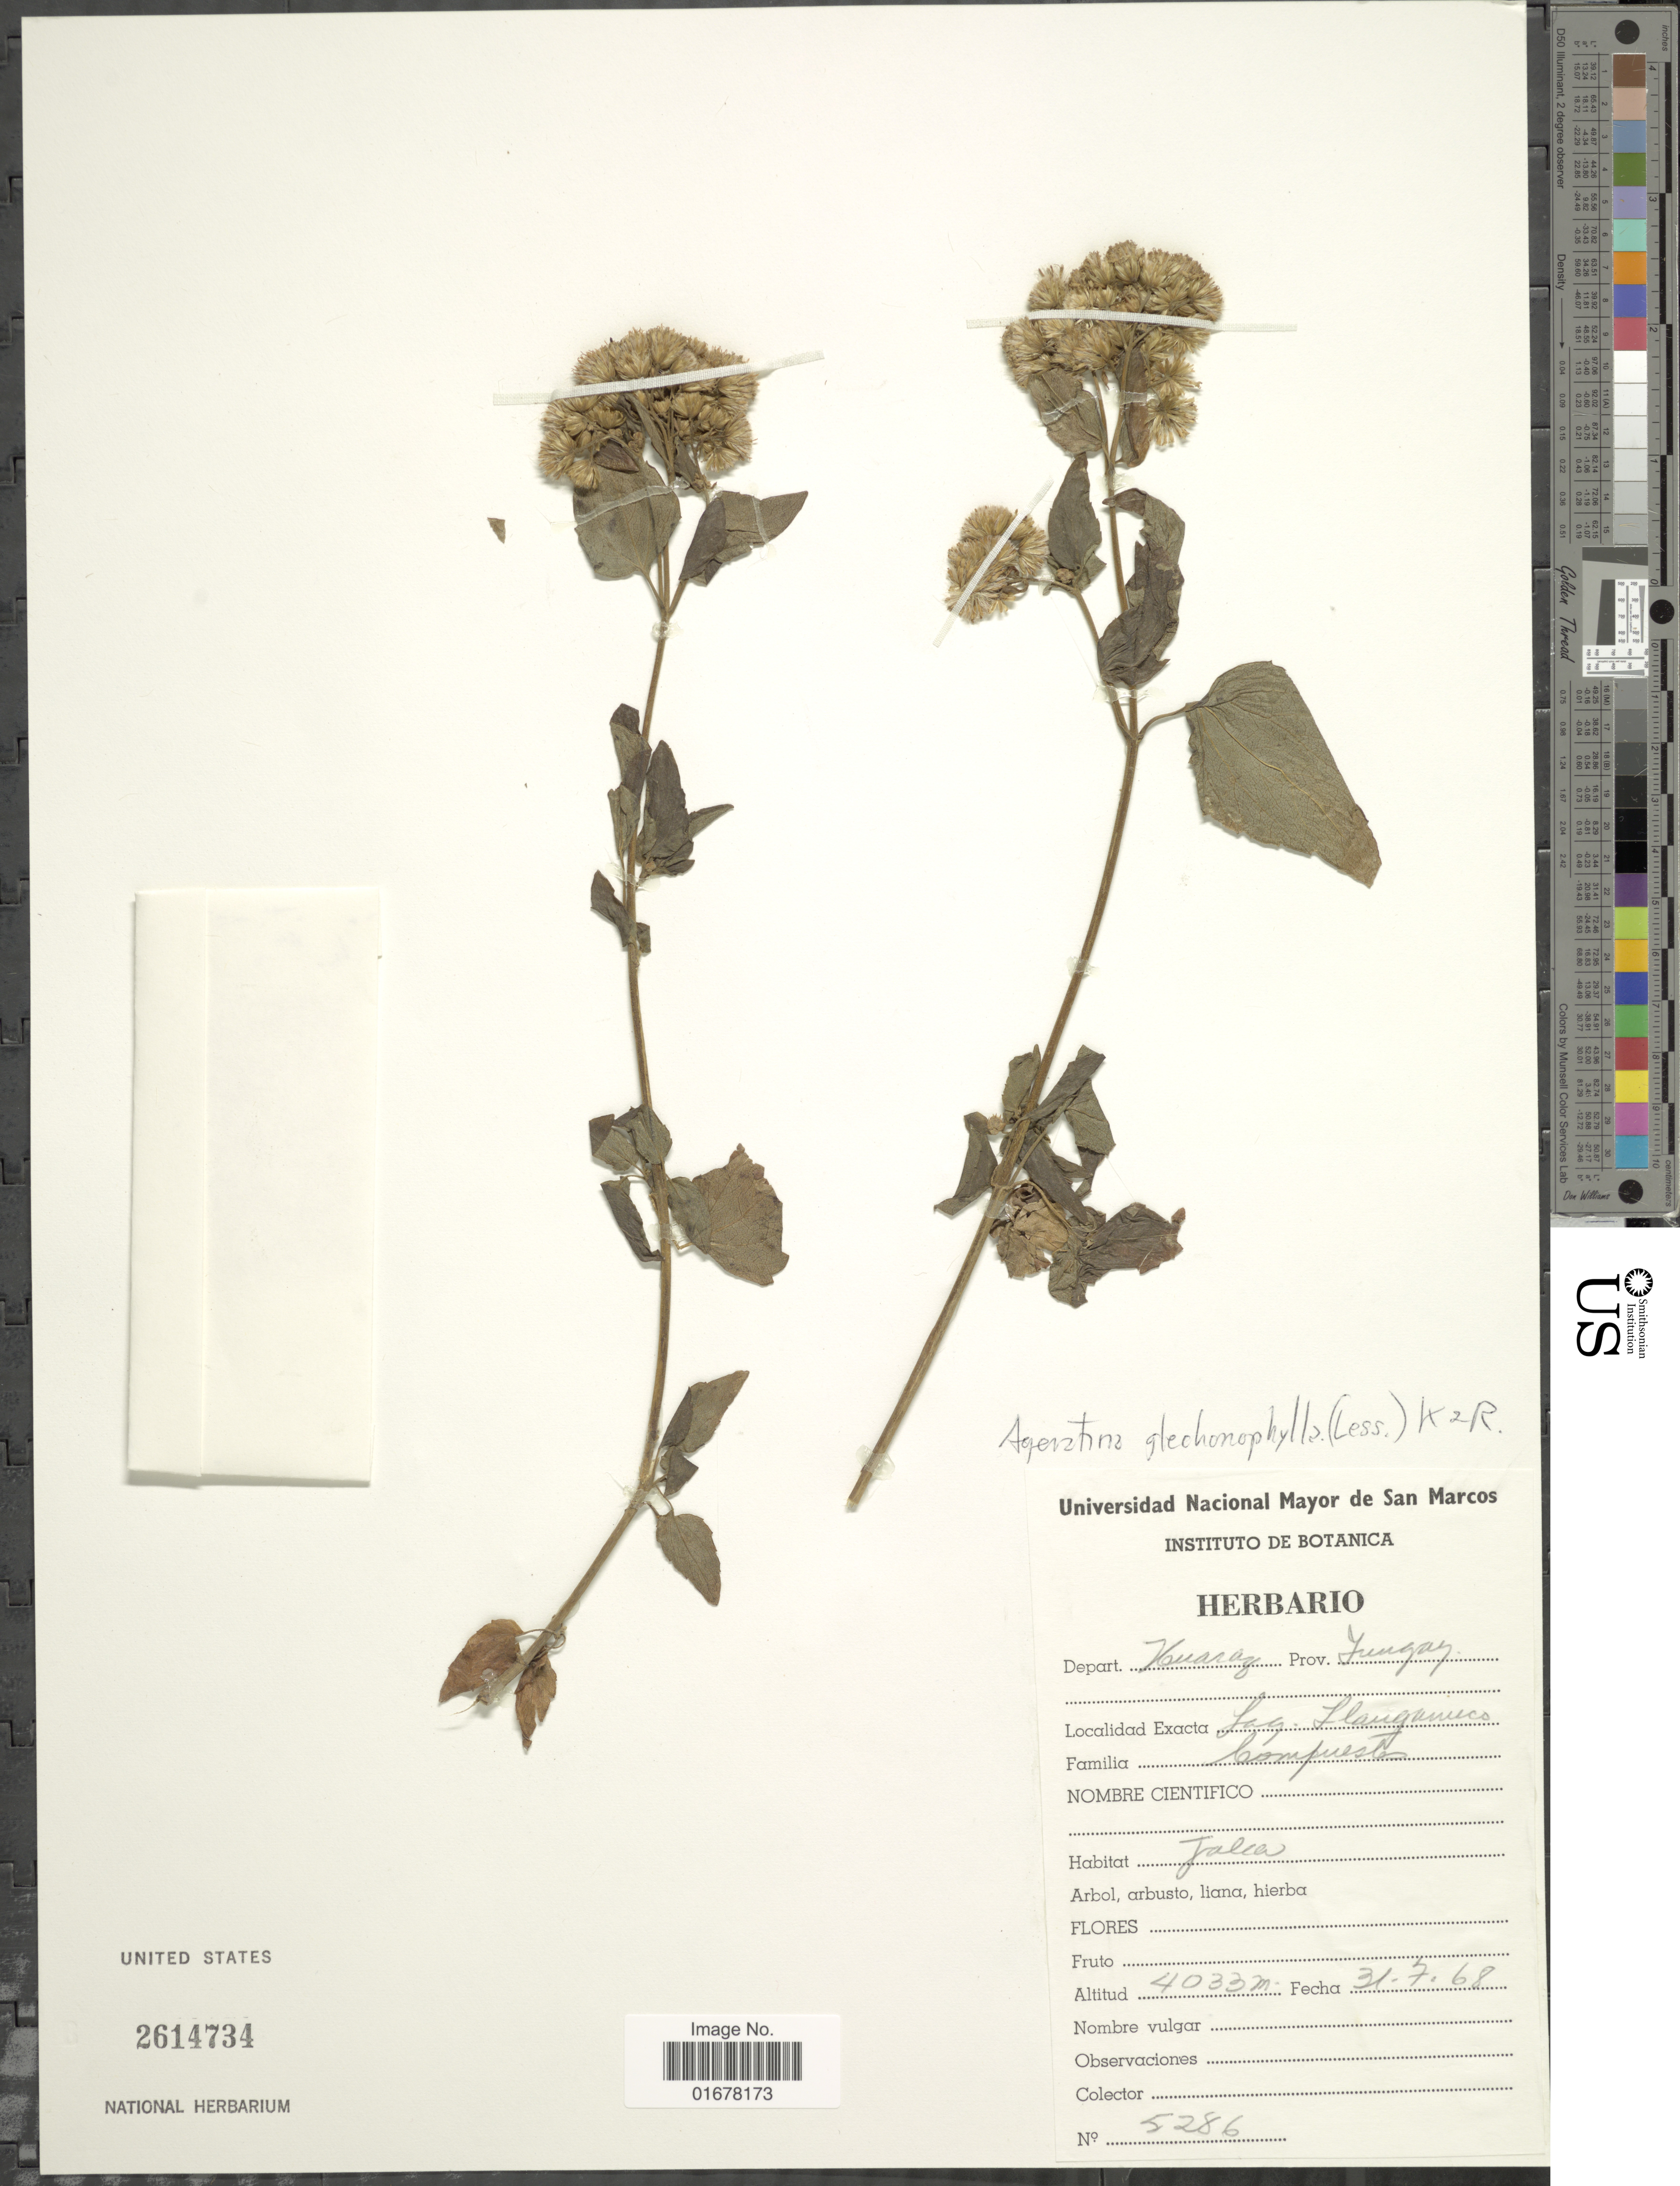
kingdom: Plantae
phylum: Tracheophyta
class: Magnoliopsida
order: Asterales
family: Asteraceae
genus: Ageratina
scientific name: Ageratina azangaroensis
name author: (Sch. Bip. ex Wedd.) R.M. King & H. Rob.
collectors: Universidad Nacional Mayor de San Marcos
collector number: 5286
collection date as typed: Transcribed d/m/y: 31/7/68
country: Peru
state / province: Ancash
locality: Lag. Llanganuco, Depart. Huaraz, Prov. Yungay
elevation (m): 4033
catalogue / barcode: US 2614734